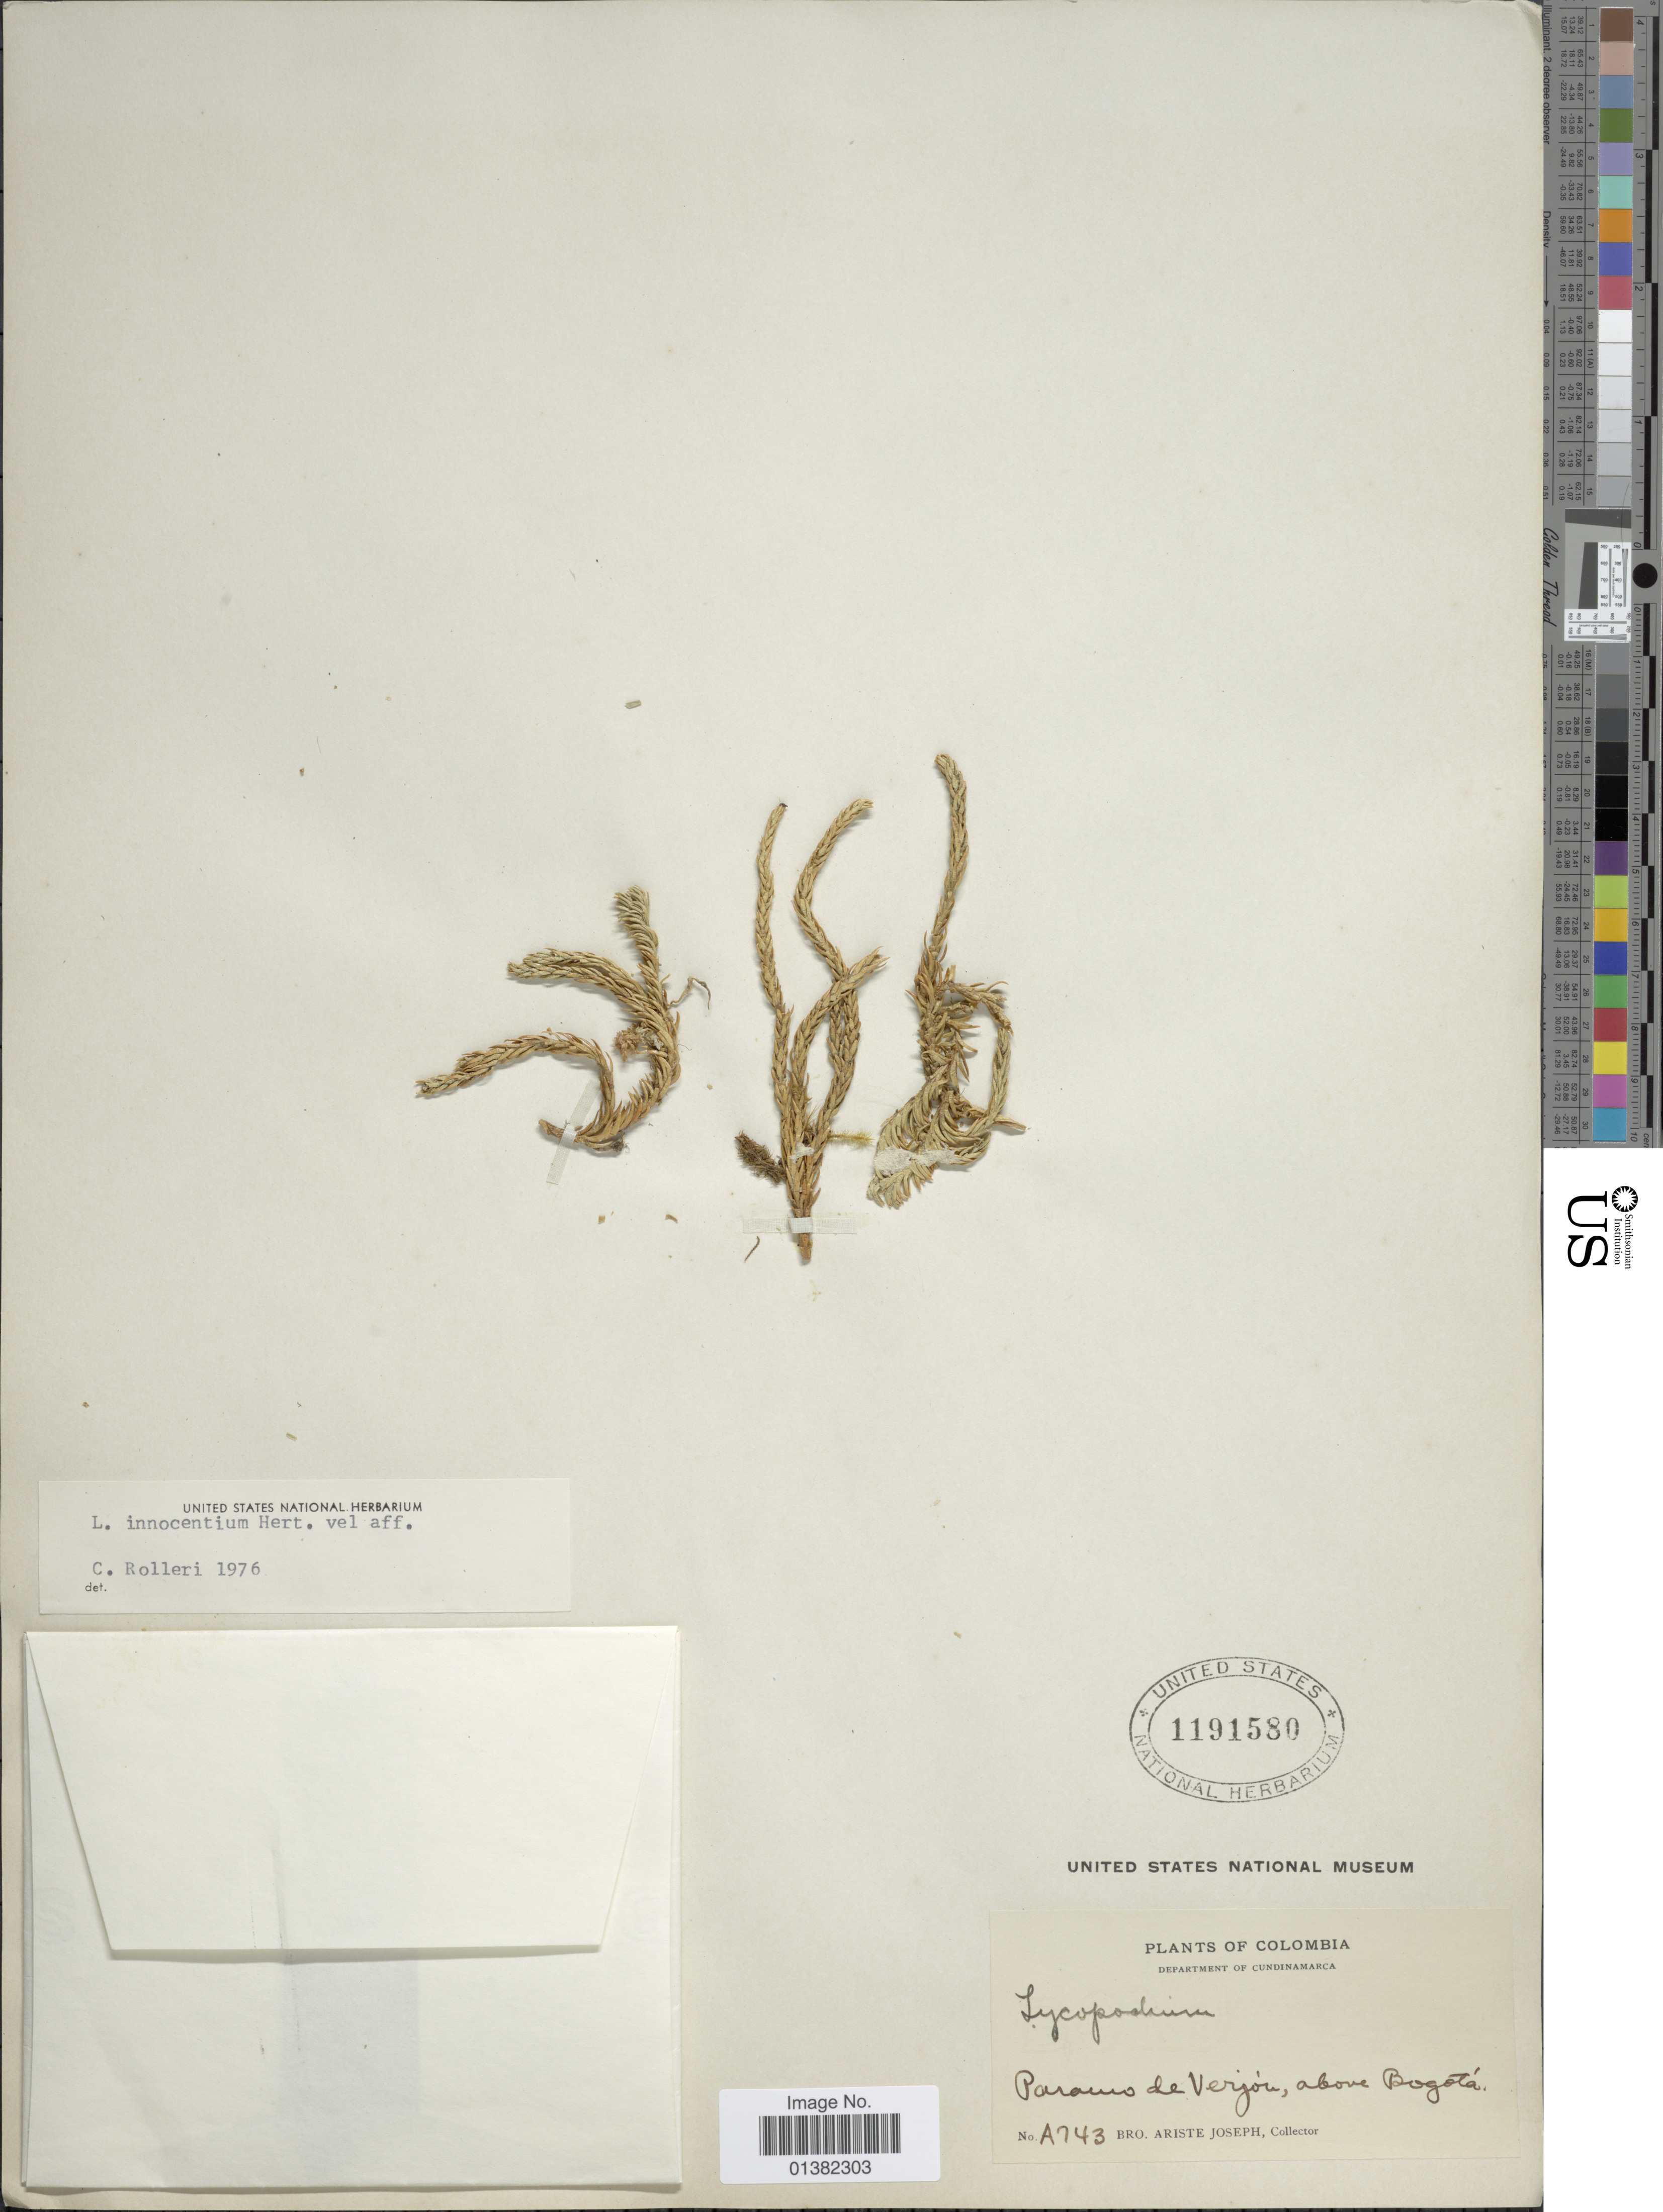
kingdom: Plantae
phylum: Tracheophyta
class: Lycopodiopsida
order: Lycopodiales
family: Lycopodiaceae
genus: Phlegmariurus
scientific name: Phlegmariurus innocentia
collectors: Bro. Ariste-Joseph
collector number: A743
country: Colombia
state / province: Cundinamarca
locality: Paramo de Verjón, above Bogotá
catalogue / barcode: US 1191580